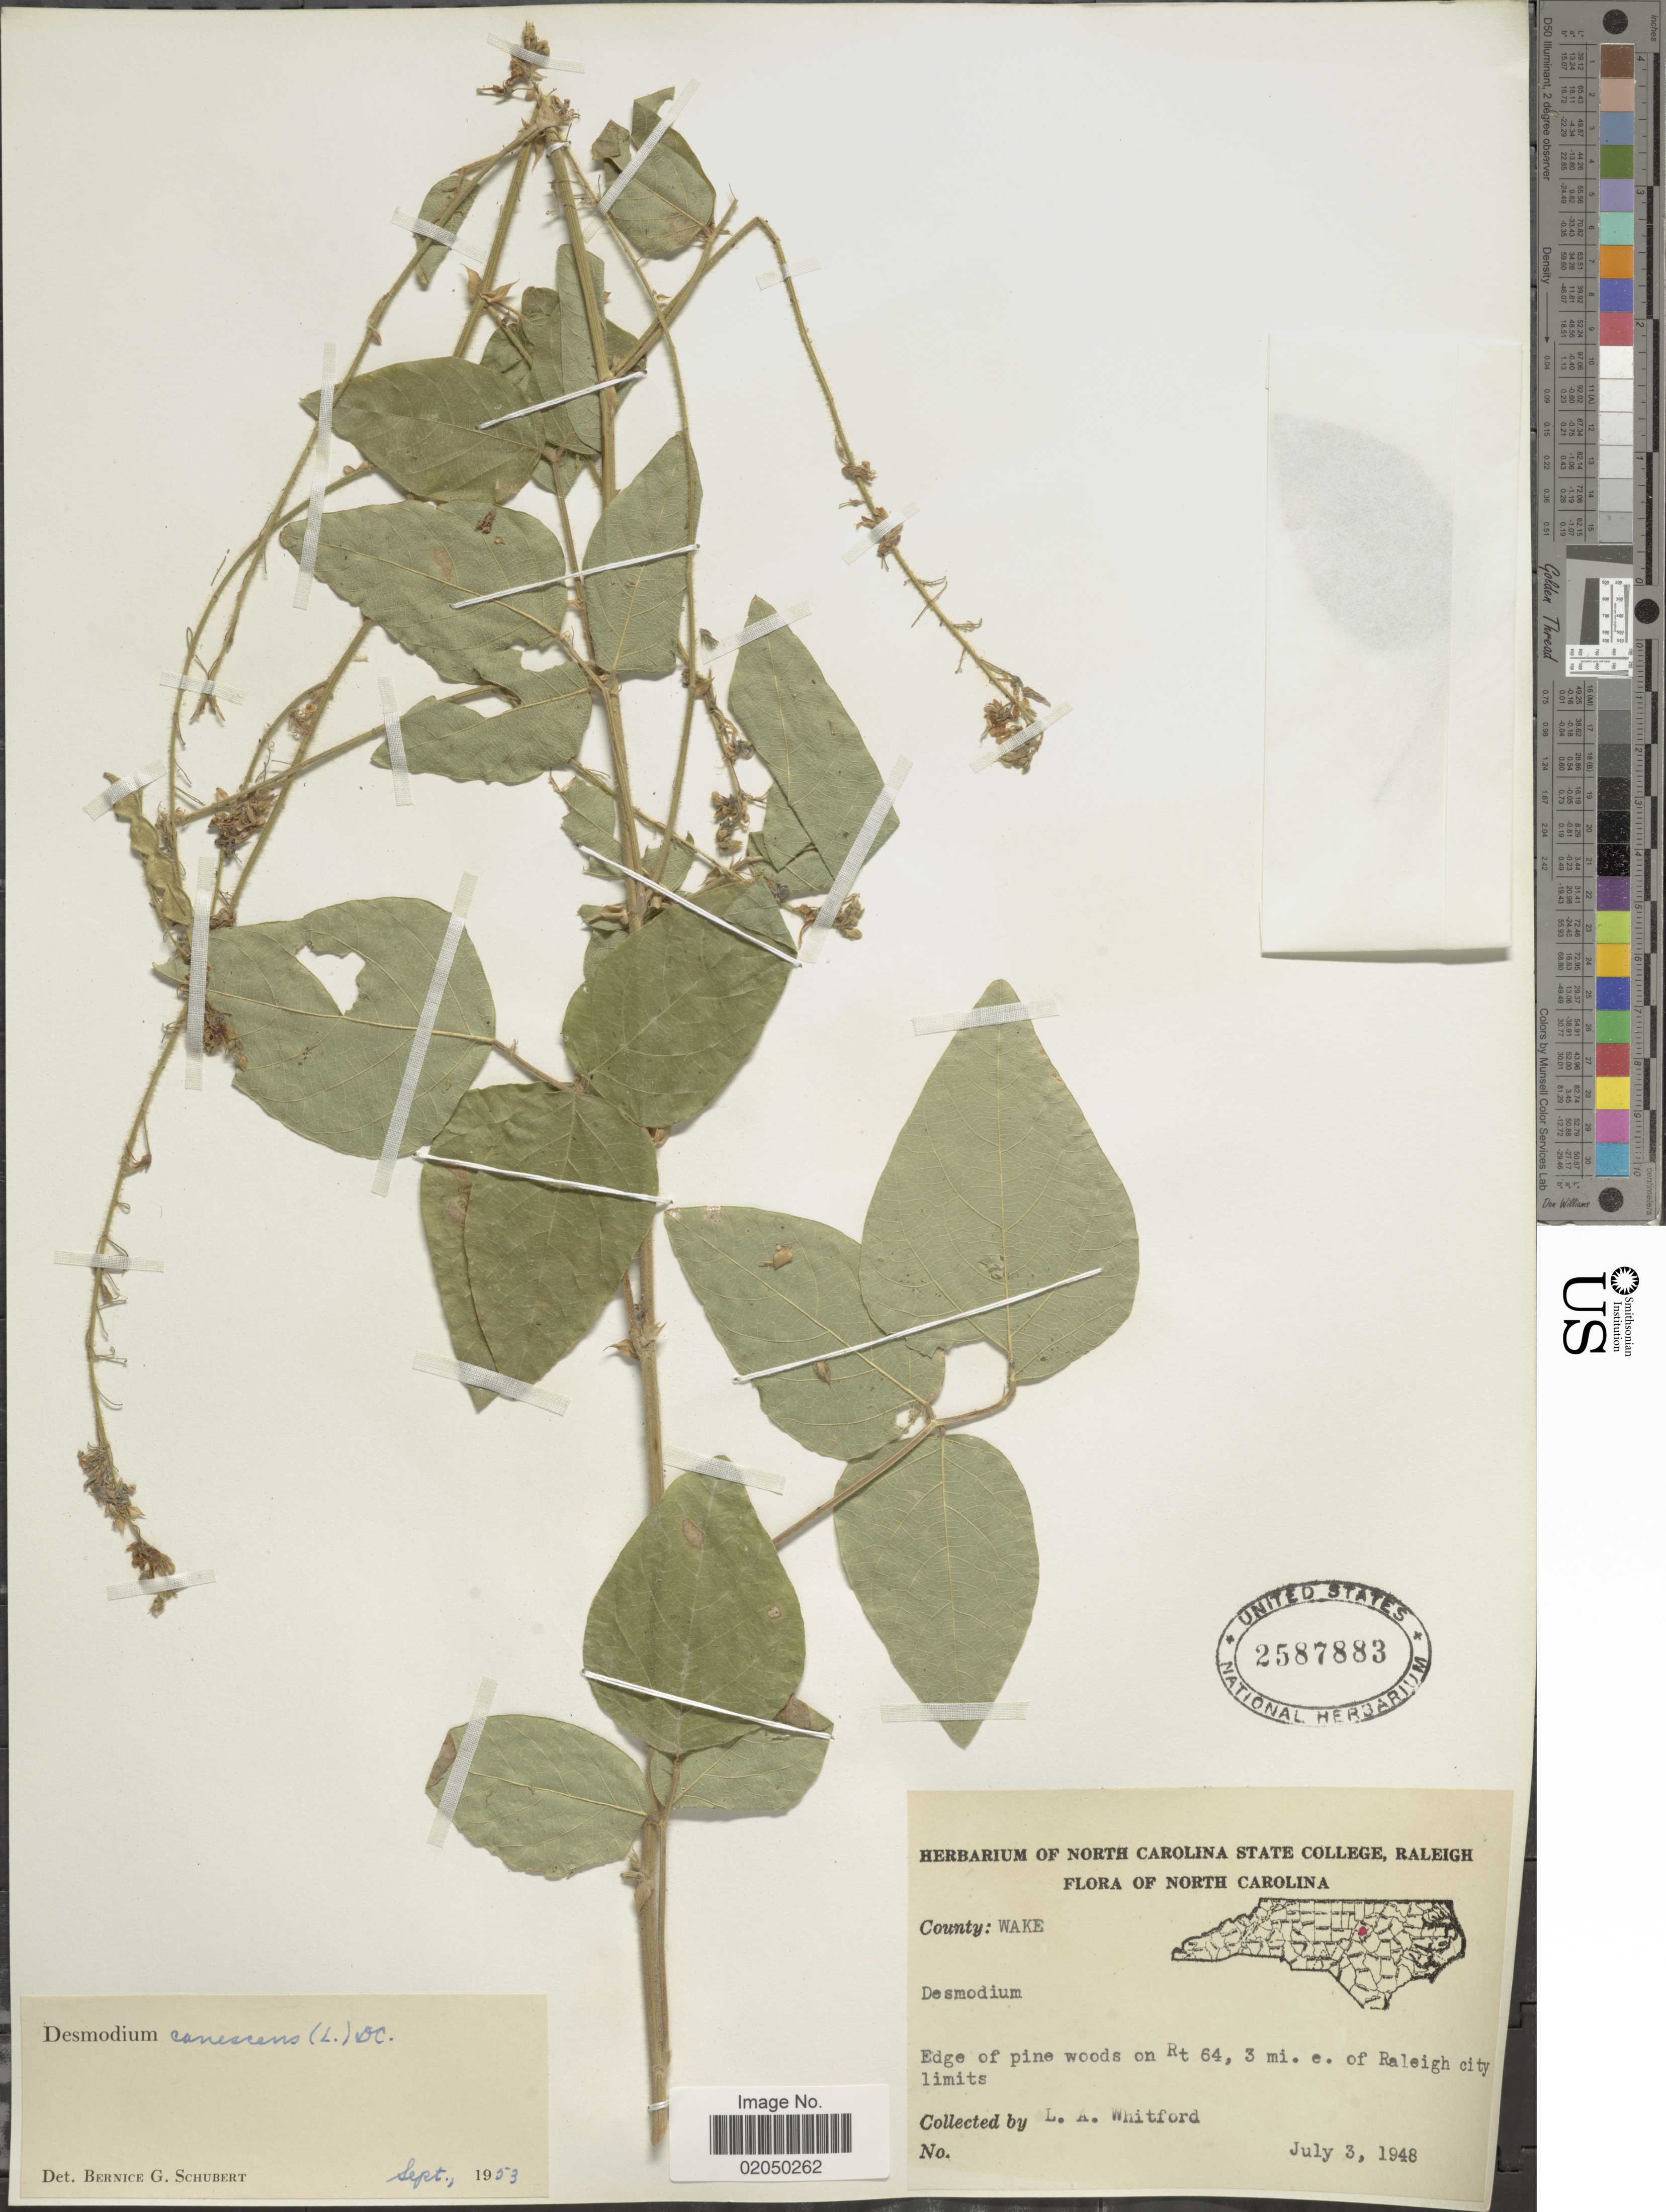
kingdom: Plantae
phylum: Tracheophyta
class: Magnoliopsida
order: Fabales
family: Fabaceae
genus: Desmodium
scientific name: Desmodium canescens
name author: (L.) DC.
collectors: L. Whitford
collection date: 1948-07-03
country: United States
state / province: North Carolina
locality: County: Wake, Edge of pine woods on Rt. 64, 3 mi. e. of Raleigh city limits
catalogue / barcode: US 2587883